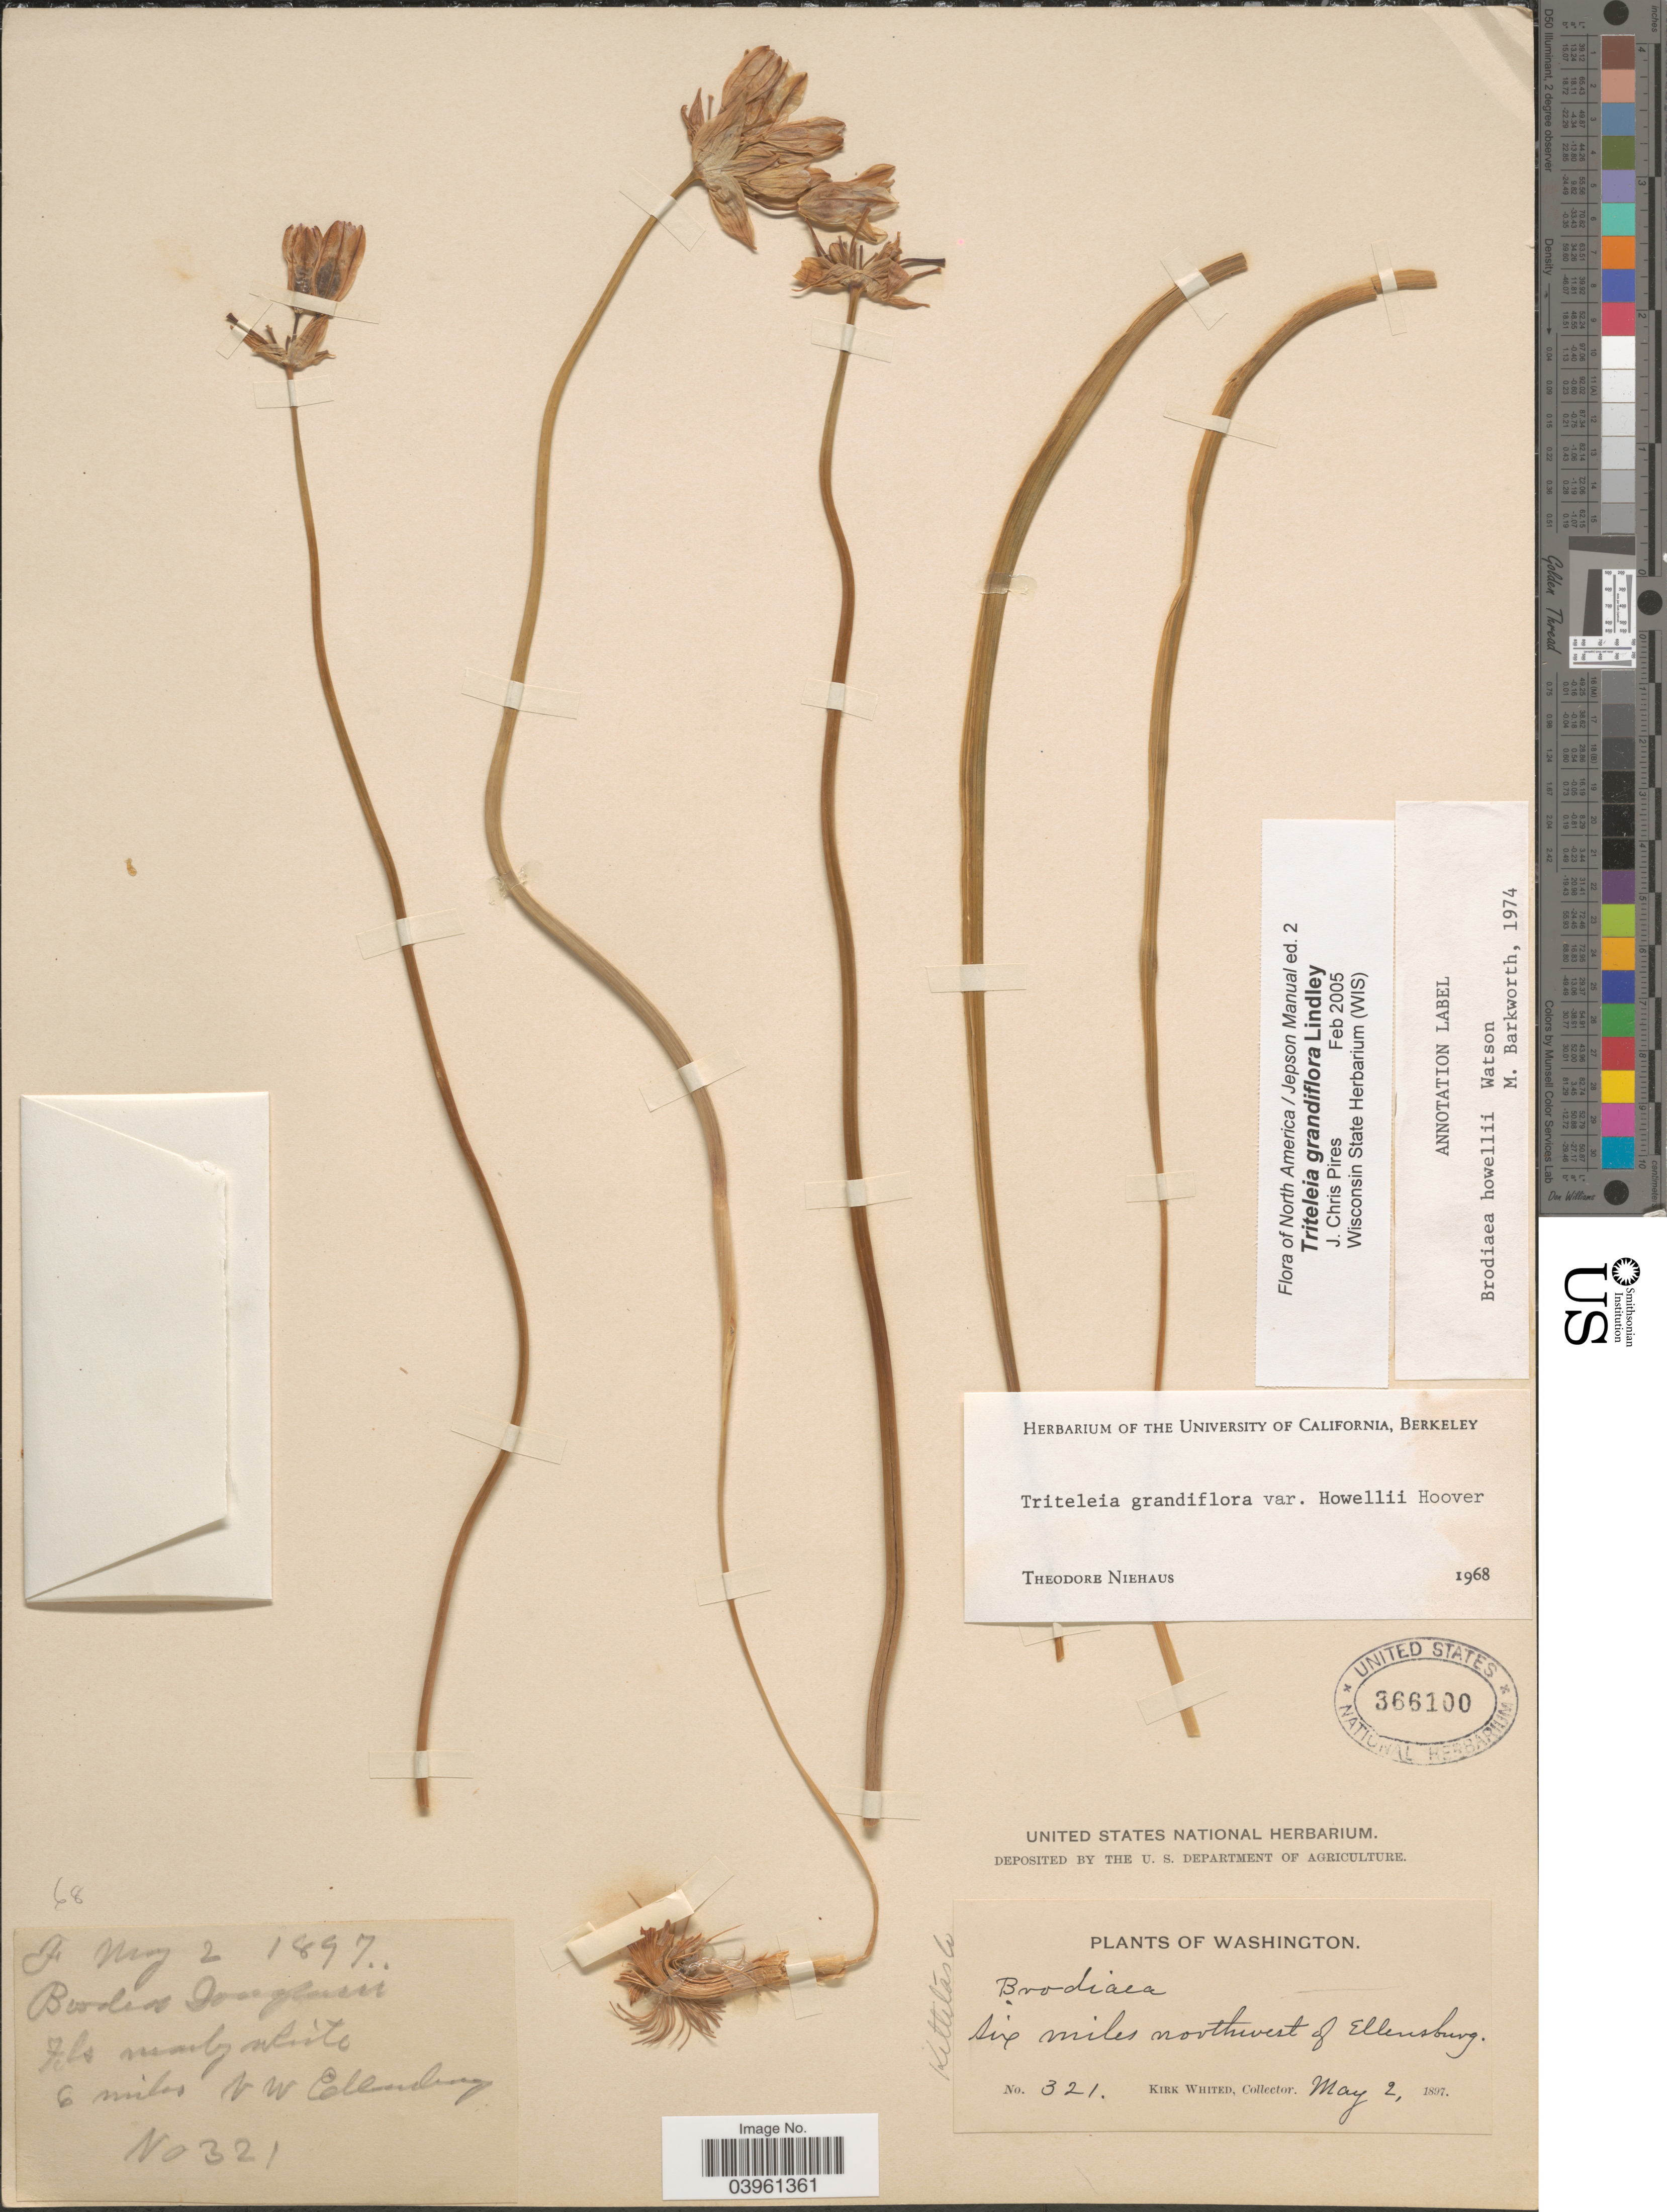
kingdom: Plantae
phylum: Tracheophyta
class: Liliopsida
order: Asparagales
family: Asparagaceae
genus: Triteleia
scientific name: Triteleia grandiflora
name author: Lindl.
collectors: K. Whited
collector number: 321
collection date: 1897-05-02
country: United States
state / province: Washington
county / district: Kittitas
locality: Kittitas Co. Six miles northwest of Ellensburg.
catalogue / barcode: US 366100